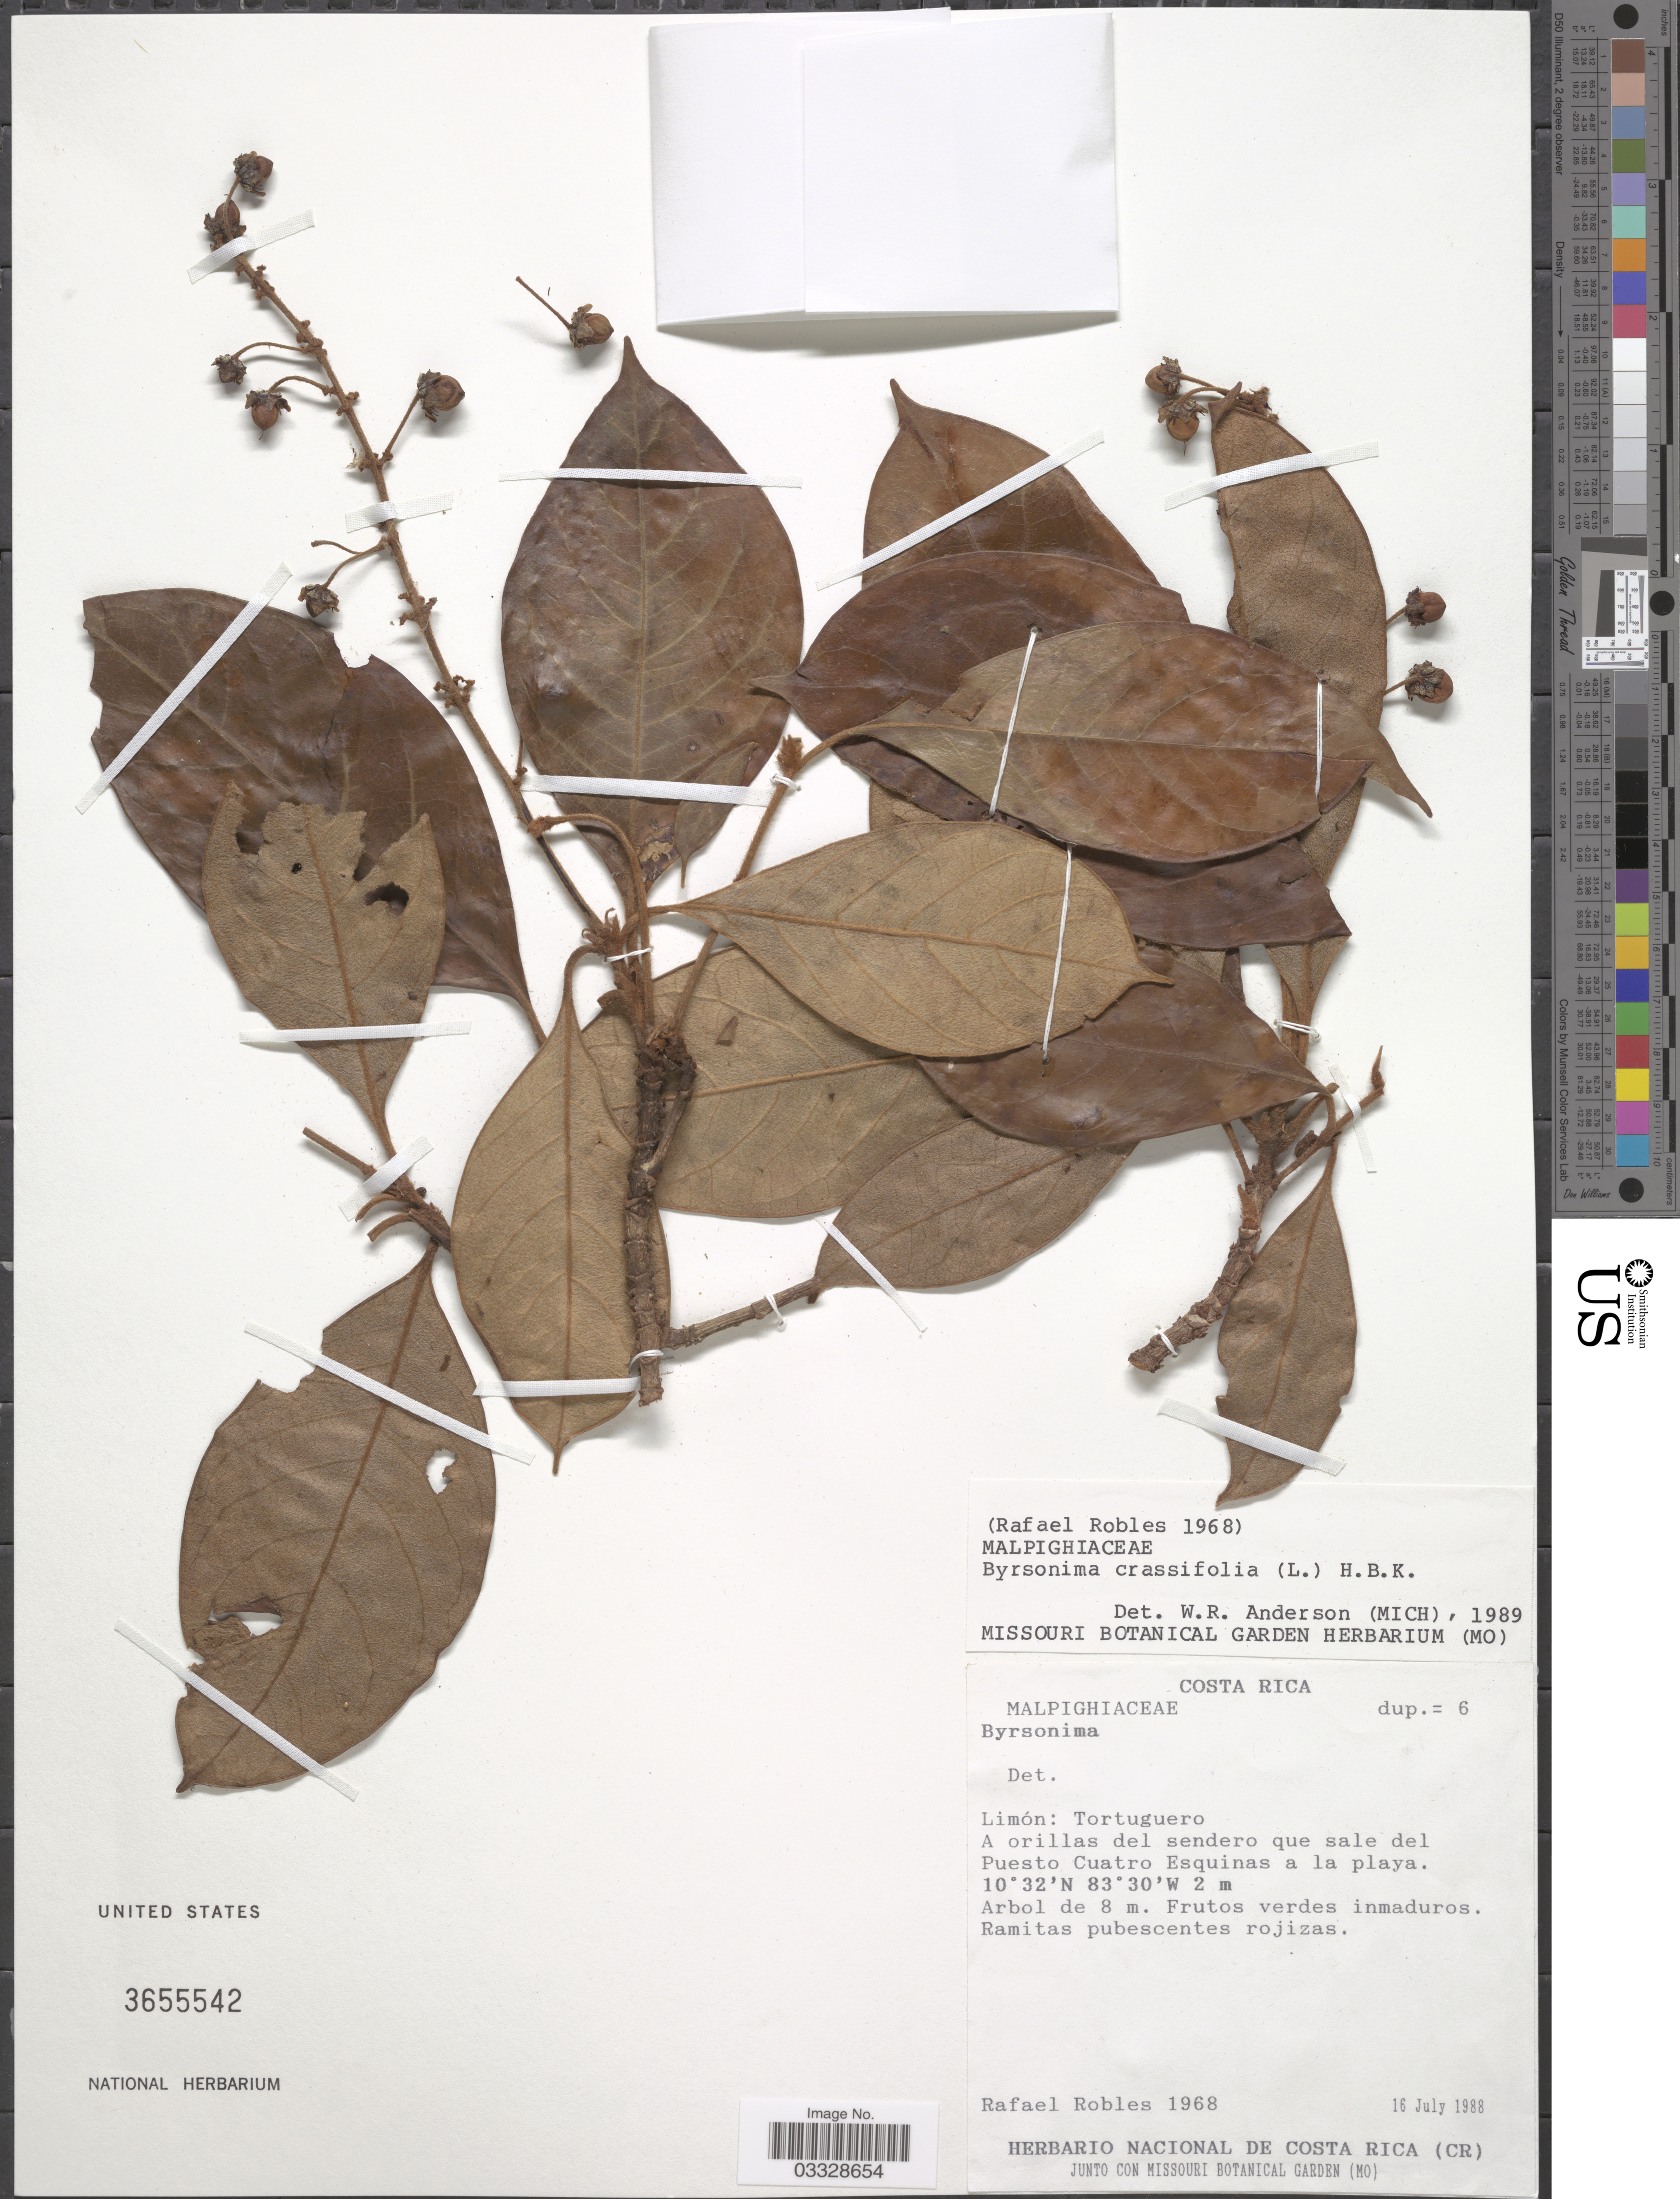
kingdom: Plantae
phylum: Tracheophyta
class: Magnoliopsida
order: Malpighiales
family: Malpighiaceae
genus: Byrsonima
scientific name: Byrsonima crassifolia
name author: (L.) Kunth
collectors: R. Robles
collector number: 1968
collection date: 1988-07-16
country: Costa Rica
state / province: Limón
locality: Tortuguero. A orillas del sendero que sale del Puesto Cuatro Esquinas a la playa.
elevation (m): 2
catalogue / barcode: US 3655542